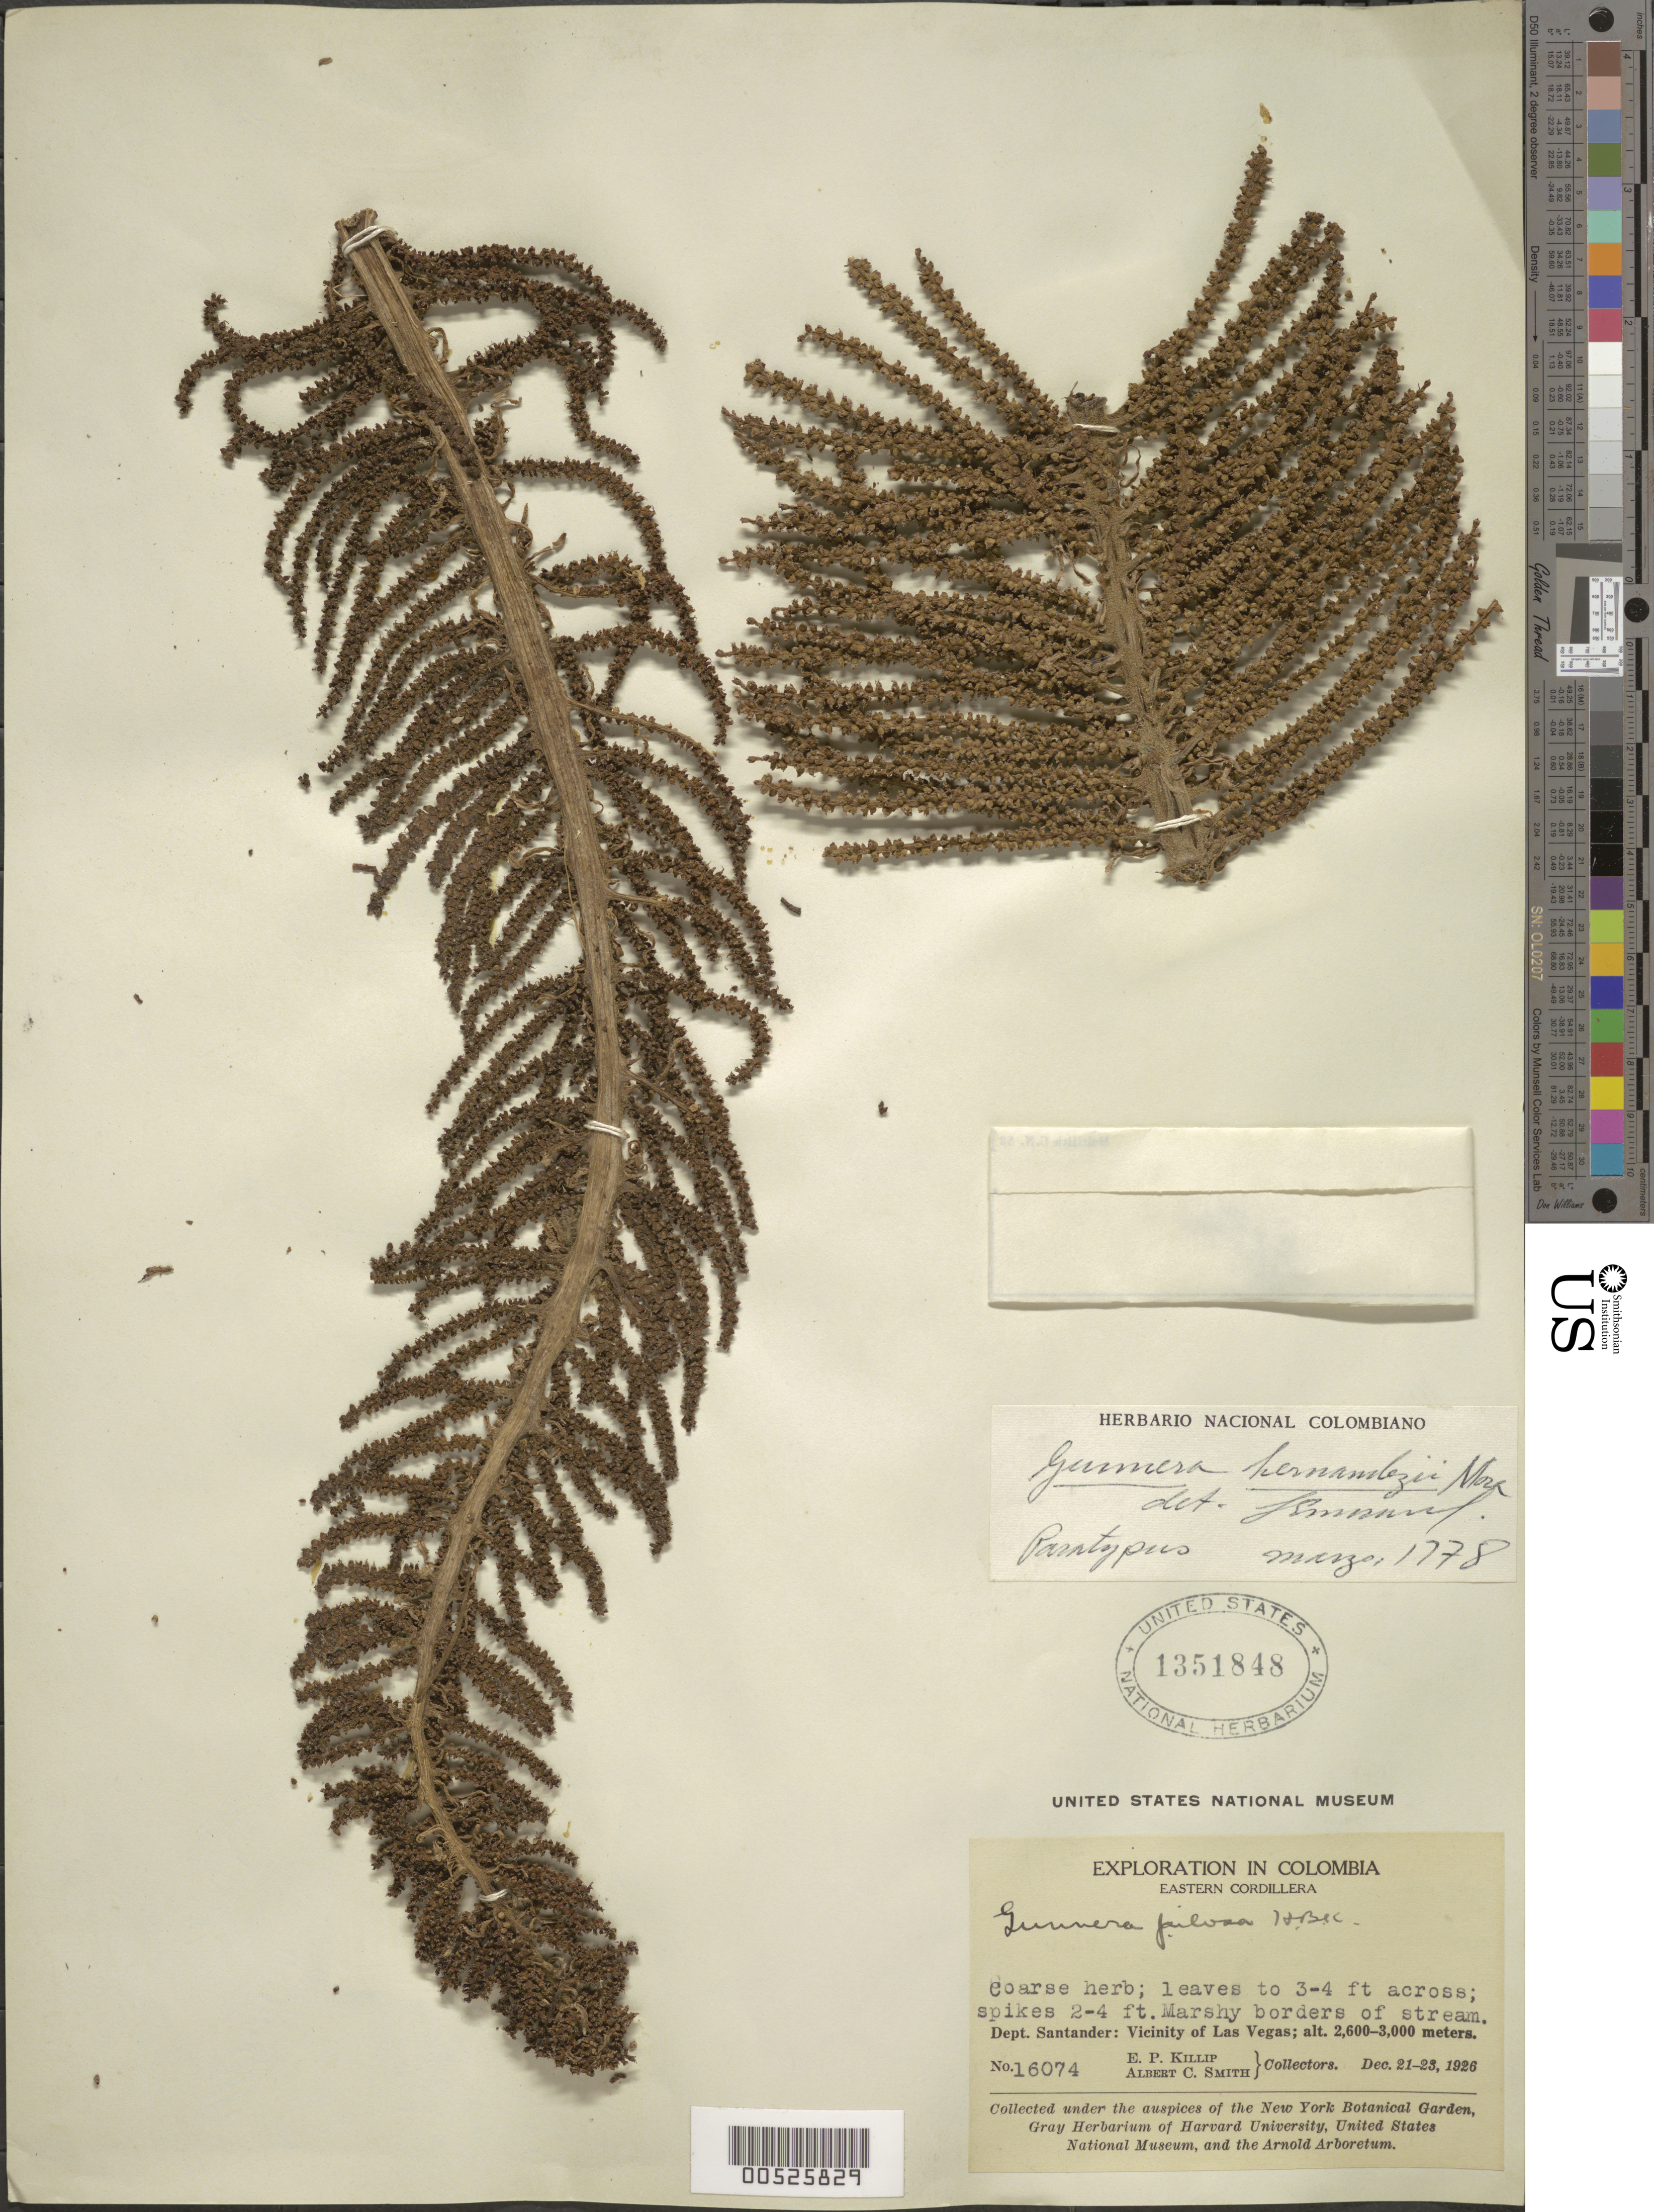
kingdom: Plantae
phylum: Tracheophyta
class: Magnoliopsida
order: Gunnerales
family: Gunneraceae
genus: Gunnera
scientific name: Gunnera hernandezii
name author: L.E. Mora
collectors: E. P. Killip & A. C. Smith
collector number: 16074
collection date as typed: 21 Dec 1926 to 23 Dec 1926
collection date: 1926-12-21/1926-12-23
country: Colombia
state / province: Santander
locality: Vicinity of Las Vegas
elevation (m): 2600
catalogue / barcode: US 1351848